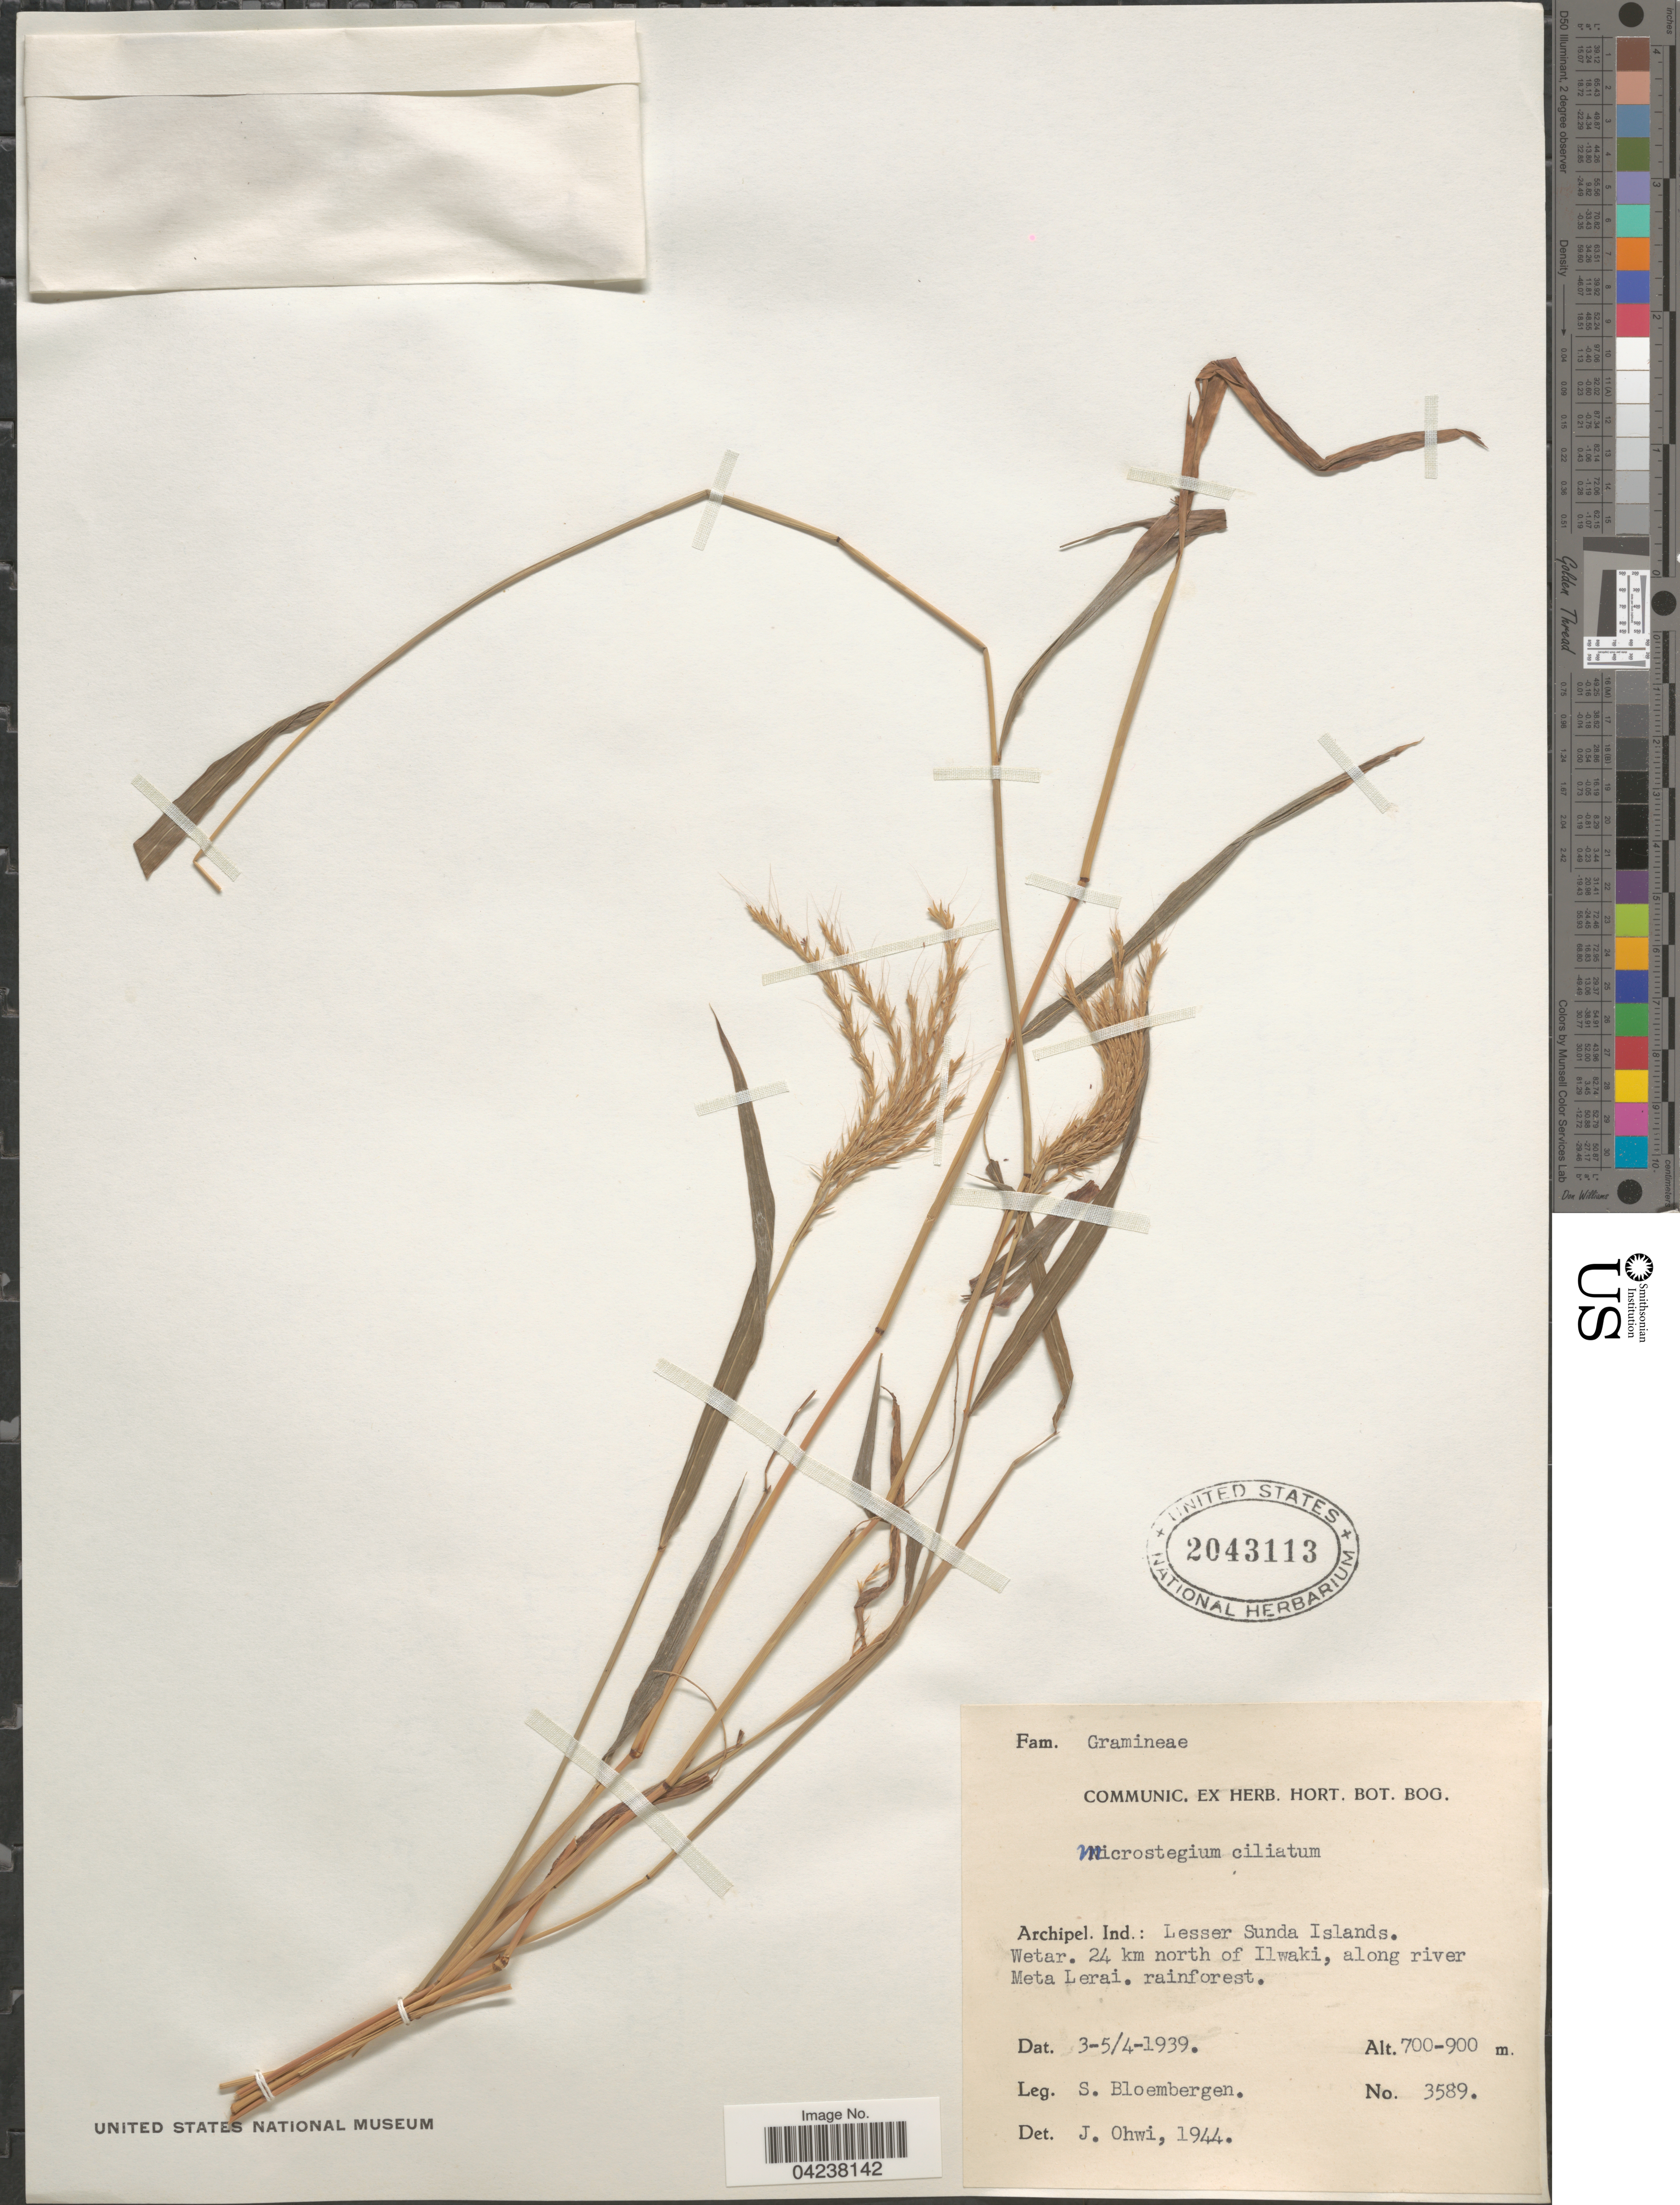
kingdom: Plantae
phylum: Tracheophyta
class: Liliopsida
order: Poales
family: Poaceae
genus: Microstegium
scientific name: Microstegium ciliatum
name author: (Trin.) A. Camus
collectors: S. Bloembergen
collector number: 3589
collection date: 1939-04-03/1939-04-05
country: Indonesia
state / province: Nusa Tenggara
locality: Archipel. Ind.: Lesser Sunda Islands. Wetar. 24 km north of Ilwaki, along river Meta Lerai.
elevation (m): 700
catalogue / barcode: US 2043113